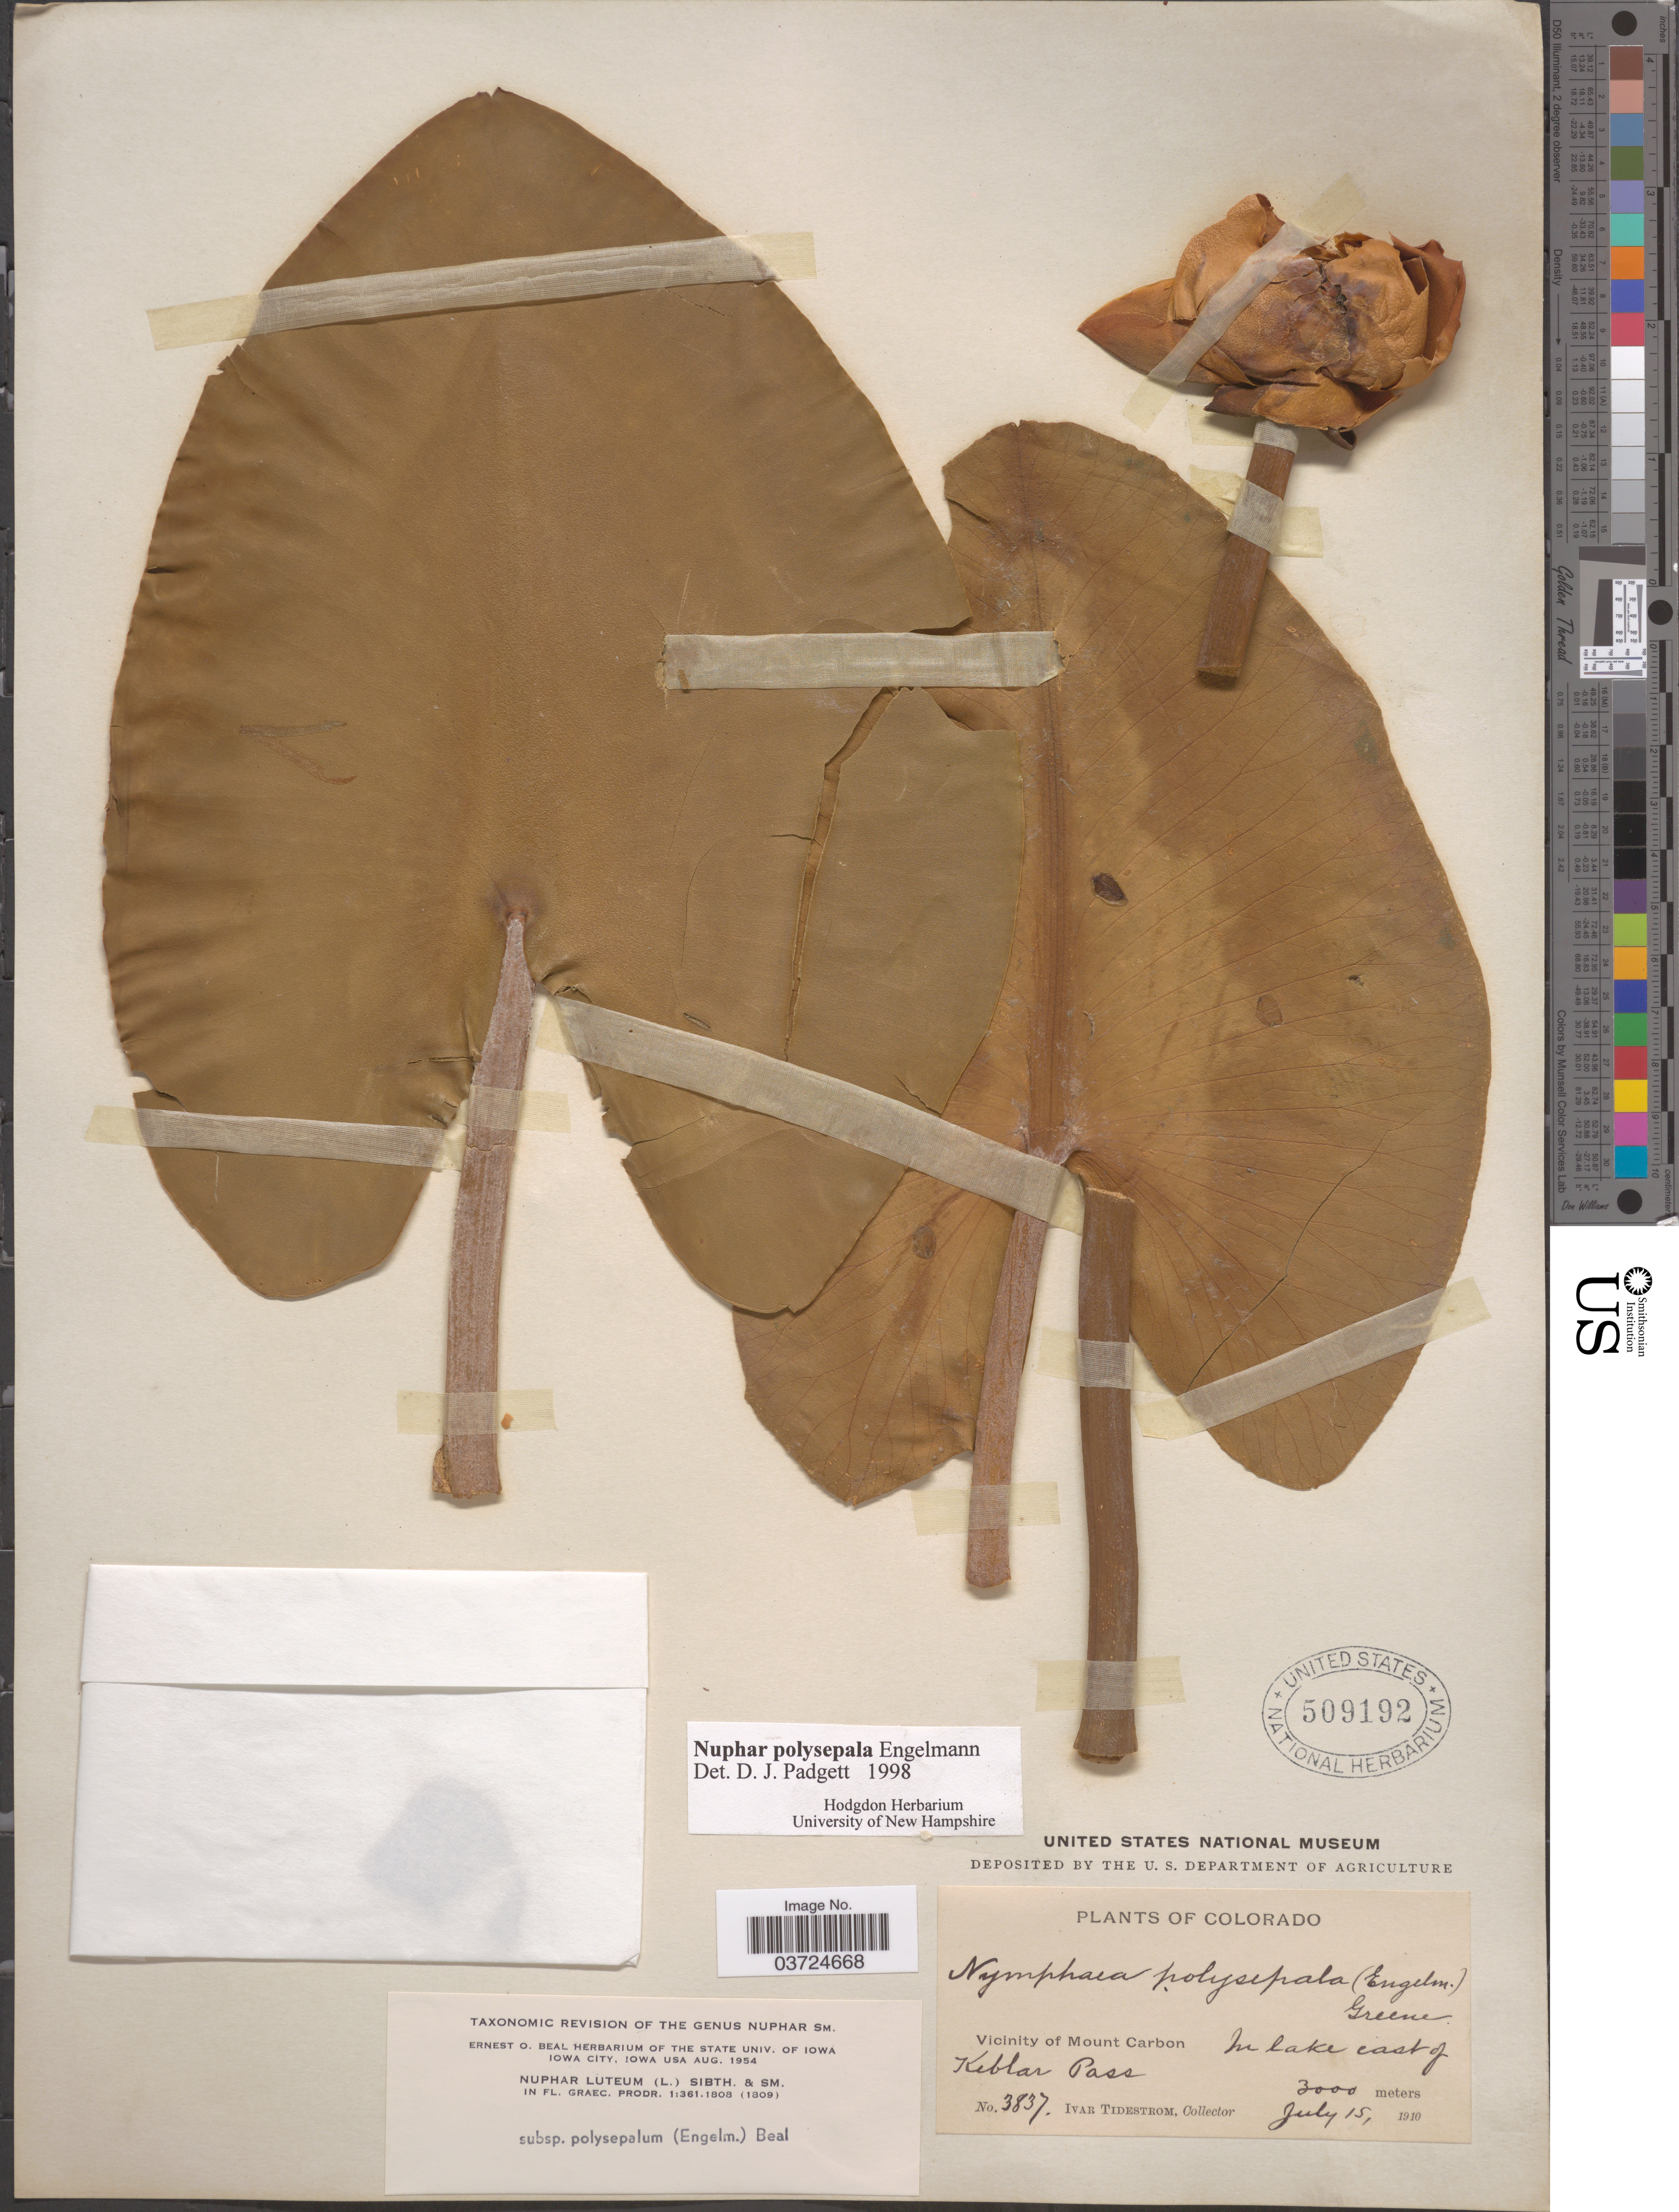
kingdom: Plantae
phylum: Tracheophyta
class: Magnoliopsida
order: Nymphaeales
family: Nymphaeaceae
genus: Nuphar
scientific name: Nuphar polysepala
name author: Englem.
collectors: I. F. Tidestrom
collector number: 3837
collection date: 1910-07-15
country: United States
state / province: Colorado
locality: Vicinity of Mount Carbon. In lake east of Keblar Pass.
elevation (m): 3000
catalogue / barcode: US 509192